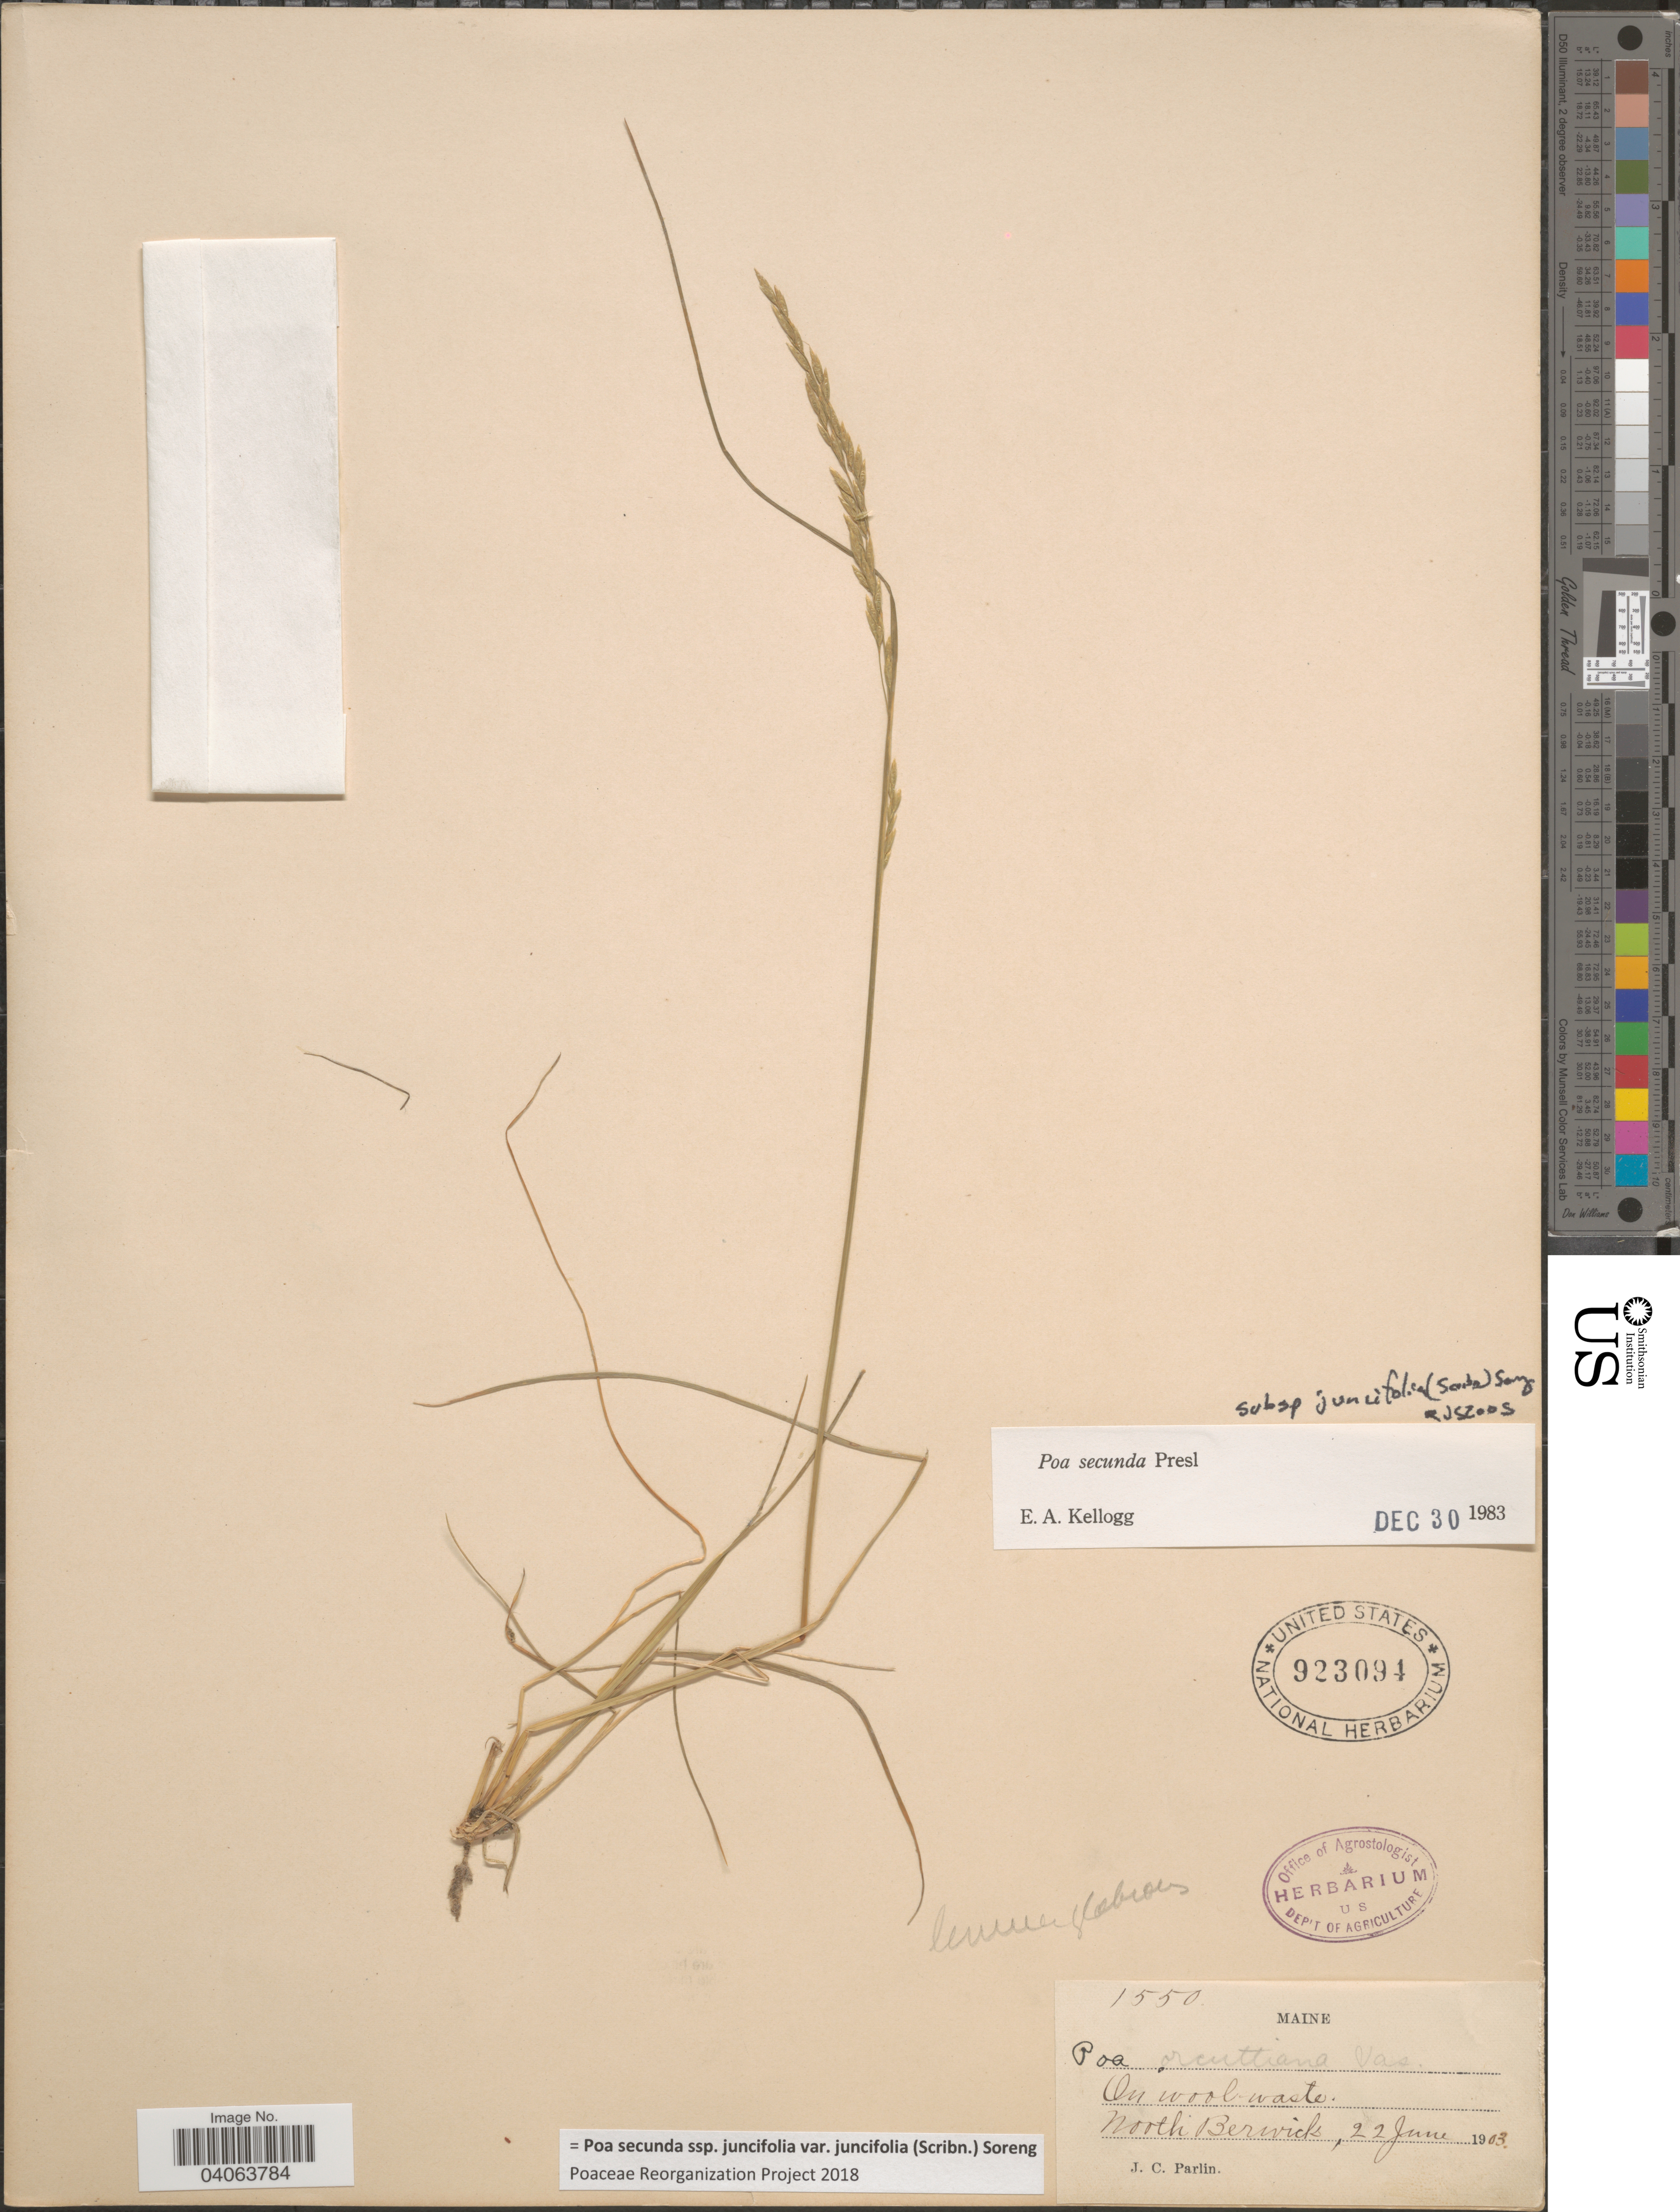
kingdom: Plantae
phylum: Tracheophyta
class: Liliopsida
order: Poales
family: Poaceae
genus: Poa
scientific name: Poa secunda subsp. juncifolia var. juncifolia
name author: (Scribn.) Soreng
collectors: J. Parlin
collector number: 1550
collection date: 1903-06-22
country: United States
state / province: Maine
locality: On wool-waste. North Berwick.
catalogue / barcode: US 923094